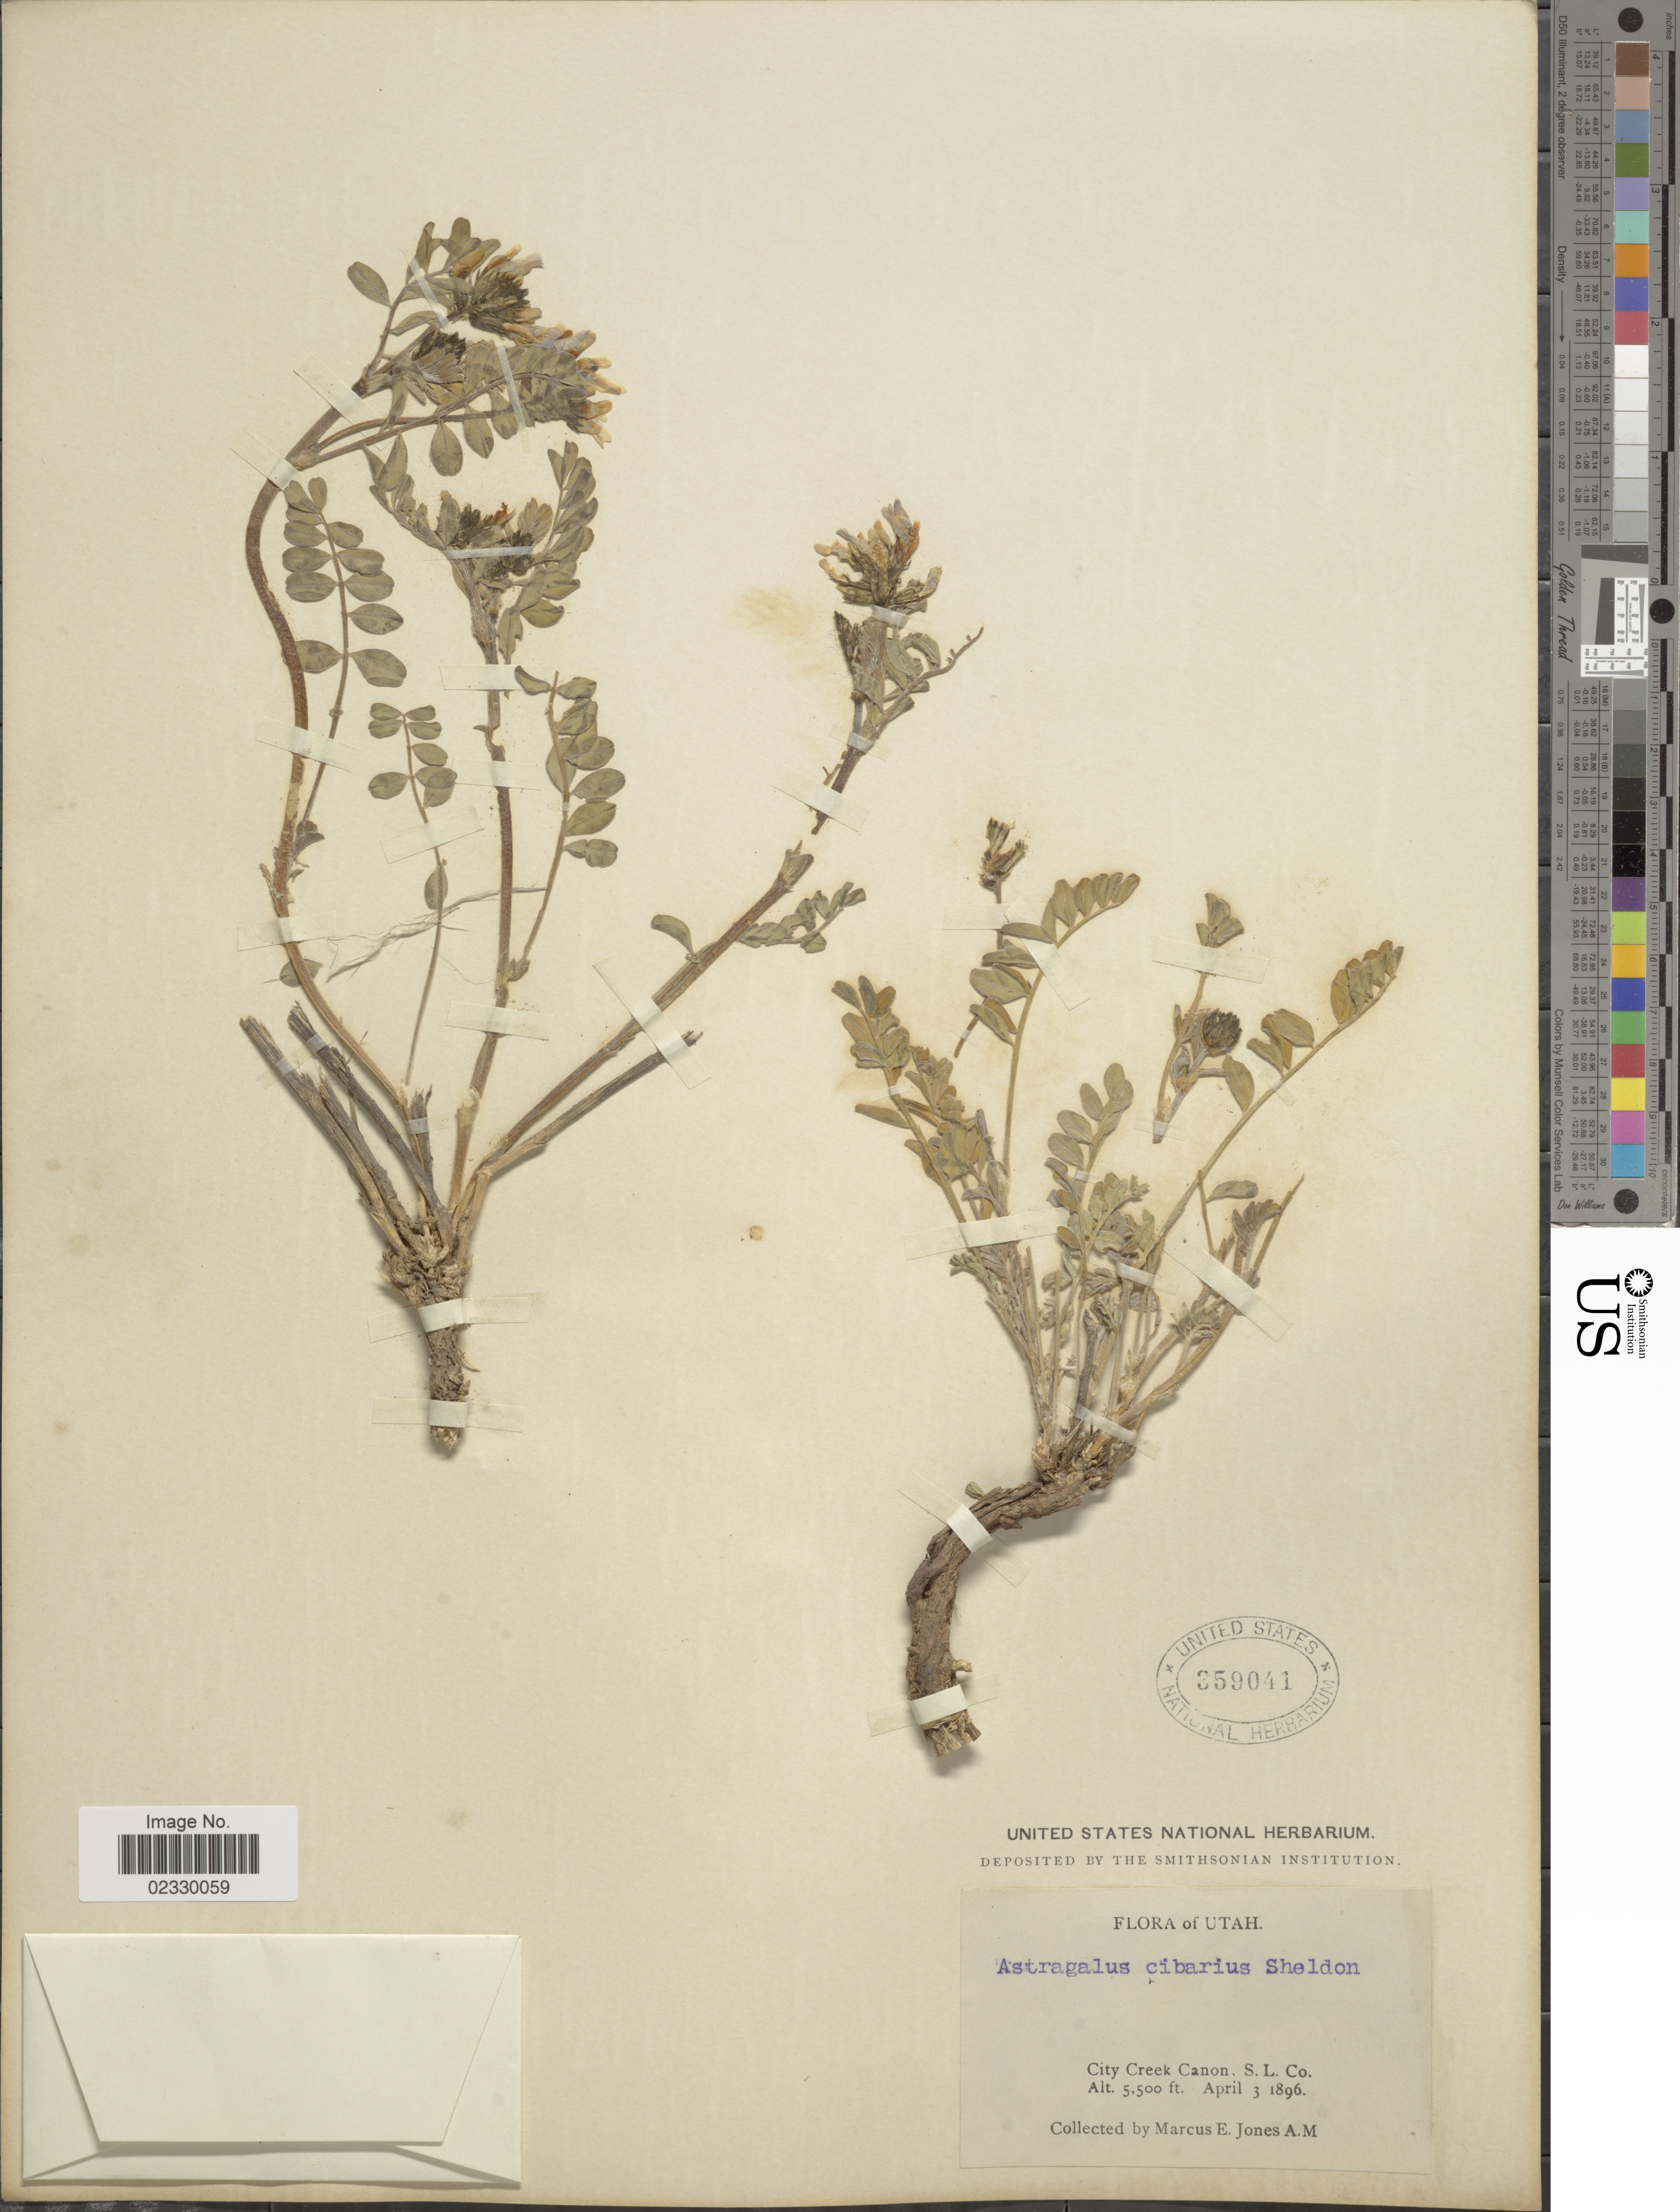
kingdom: Plantae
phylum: Tracheophyta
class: Magnoliopsida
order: Fabales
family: Fabaceae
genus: Astragalus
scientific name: Astragalus cibarius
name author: E. Sheld.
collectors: M. E. Jones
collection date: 1896-04-03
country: United States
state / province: Utah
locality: City Creek Canon, S. L. Co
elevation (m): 1676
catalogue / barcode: US 359041